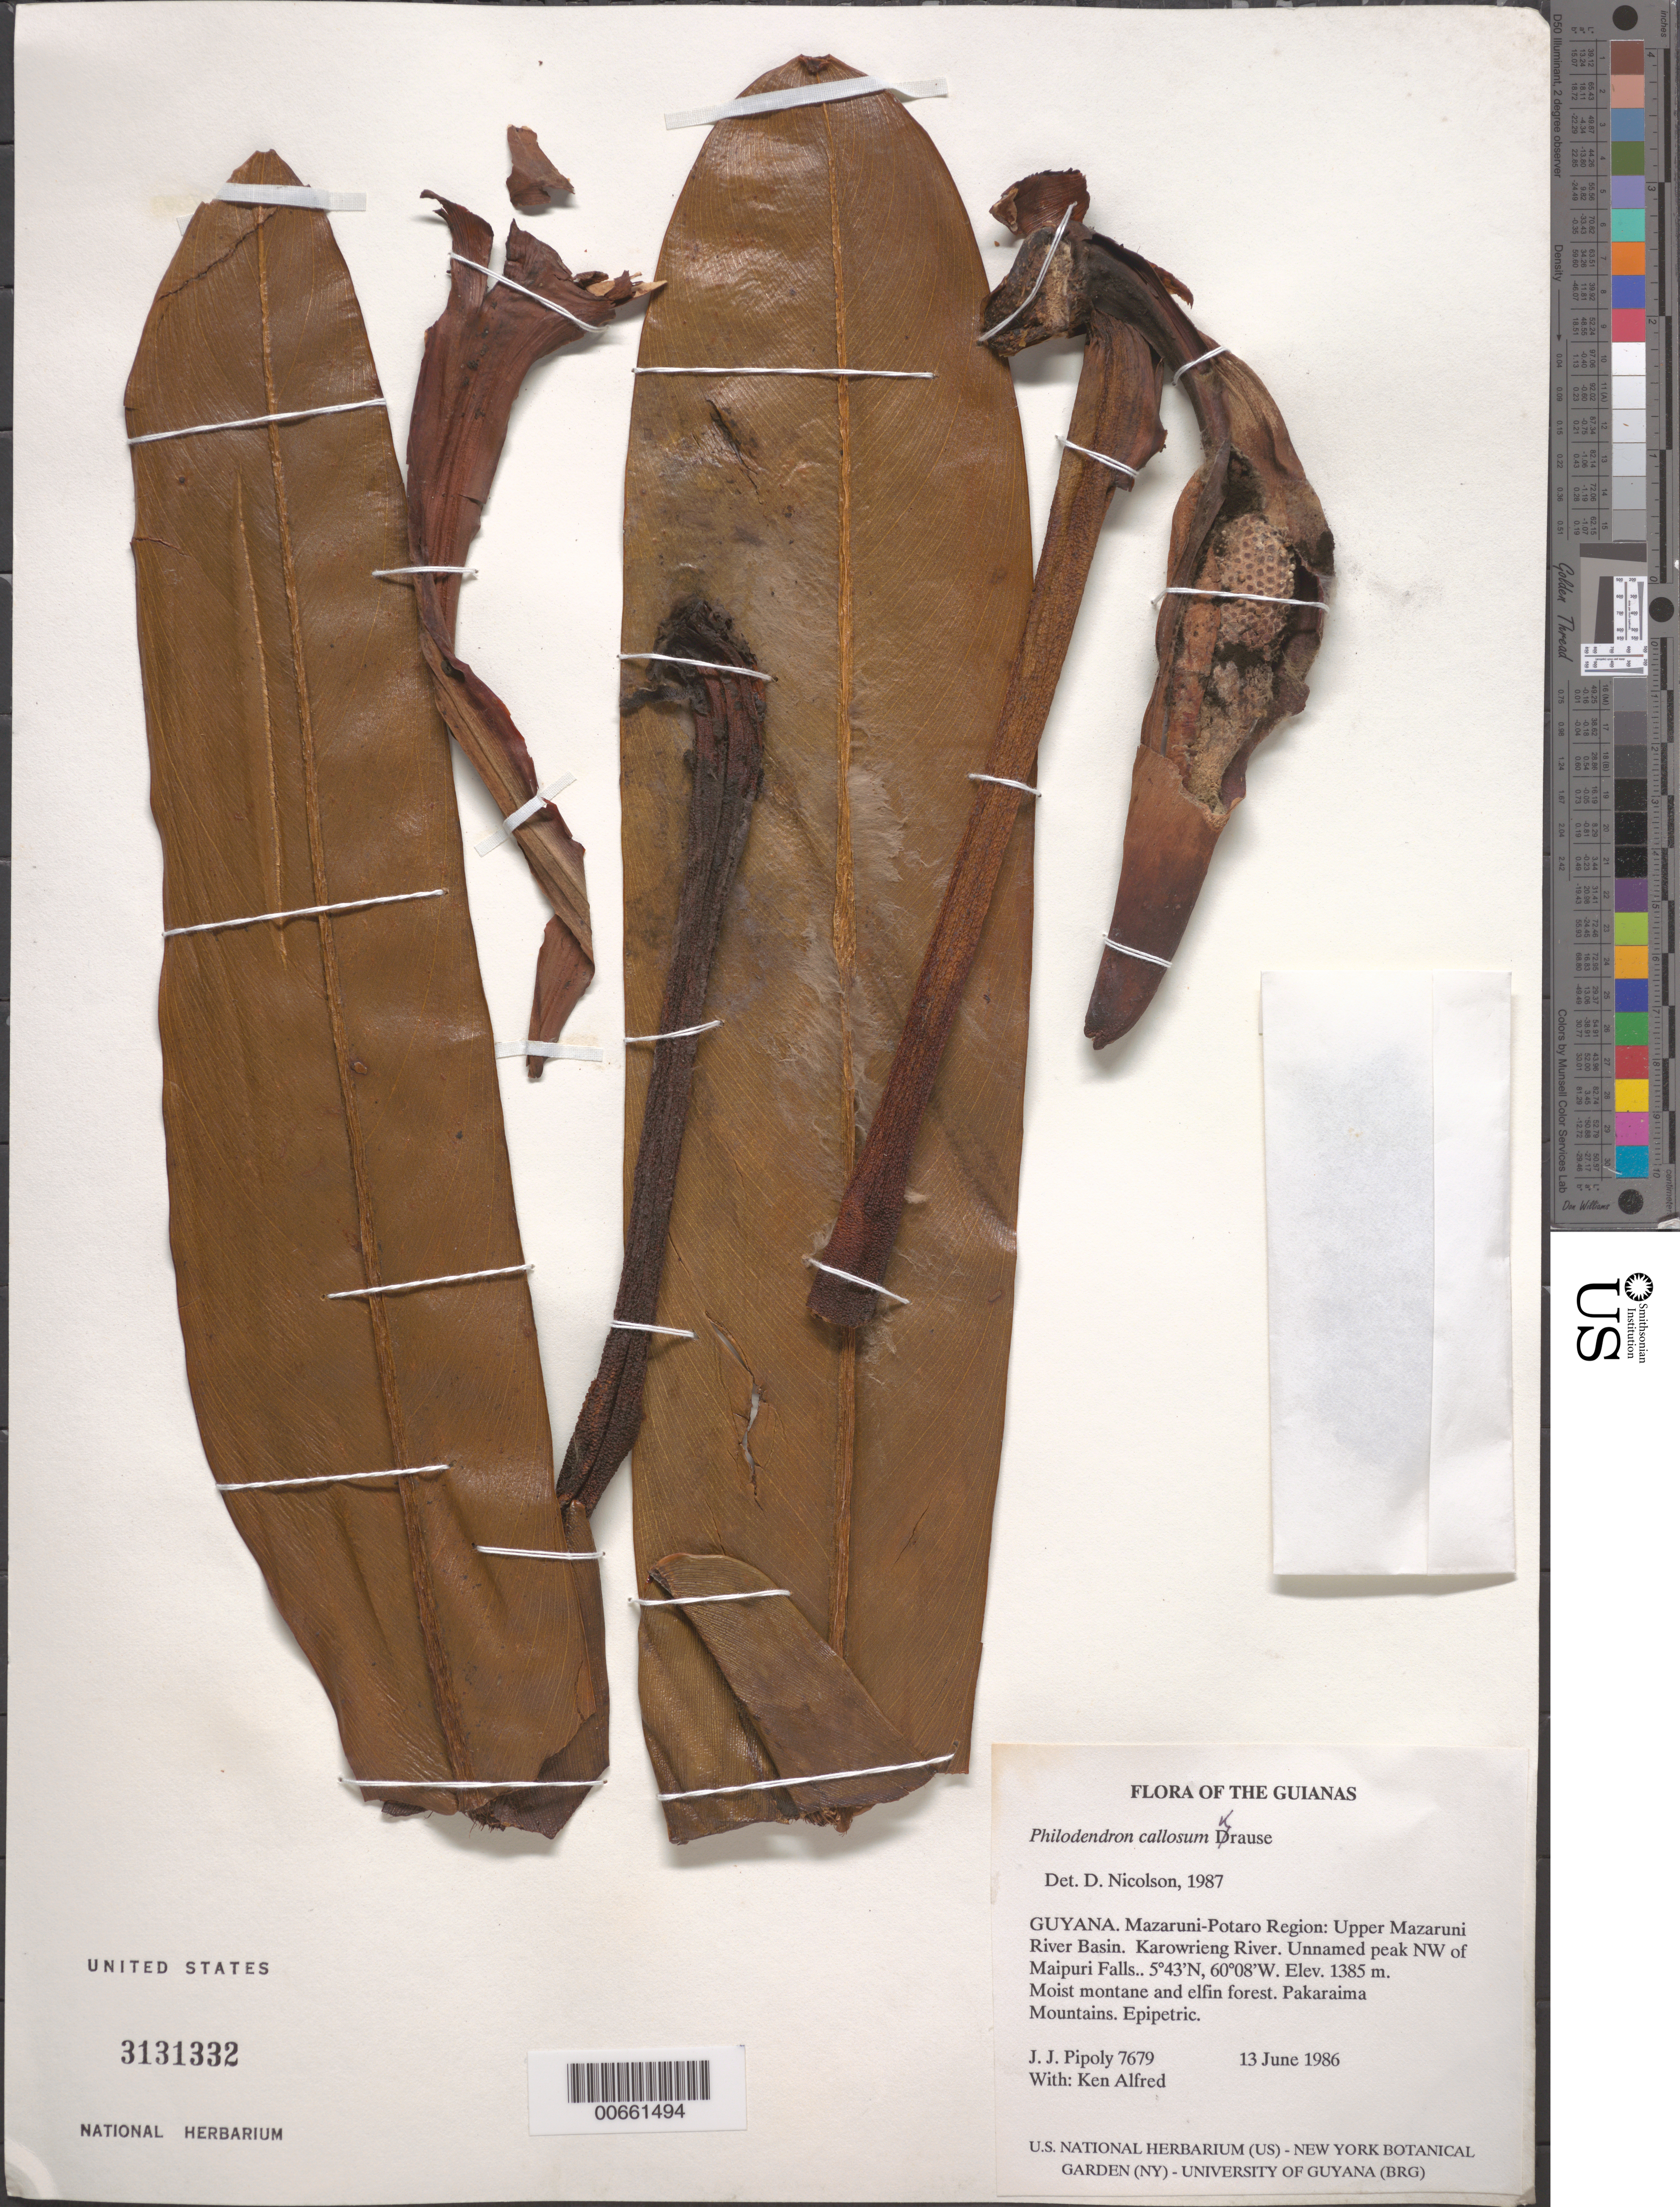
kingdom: Plantae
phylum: Tracheophyta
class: Liliopsida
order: Alismatales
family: Araceae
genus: Philodendron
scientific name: Philodendron callosum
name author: K. Krause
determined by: Nicolson, Dan H.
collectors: J. J. Pipoly & K. Alfred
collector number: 7679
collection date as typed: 13 June 1986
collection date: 1986-06-13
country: Guyana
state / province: Cuyuni-Mazaruni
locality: Pakaraima Mts. Upper Mazaruni River Basin. Karowrieng River. Unnamed peak NW of Maipuri Falls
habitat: Moist montane and elfin forest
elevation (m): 1385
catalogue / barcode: US 3131332